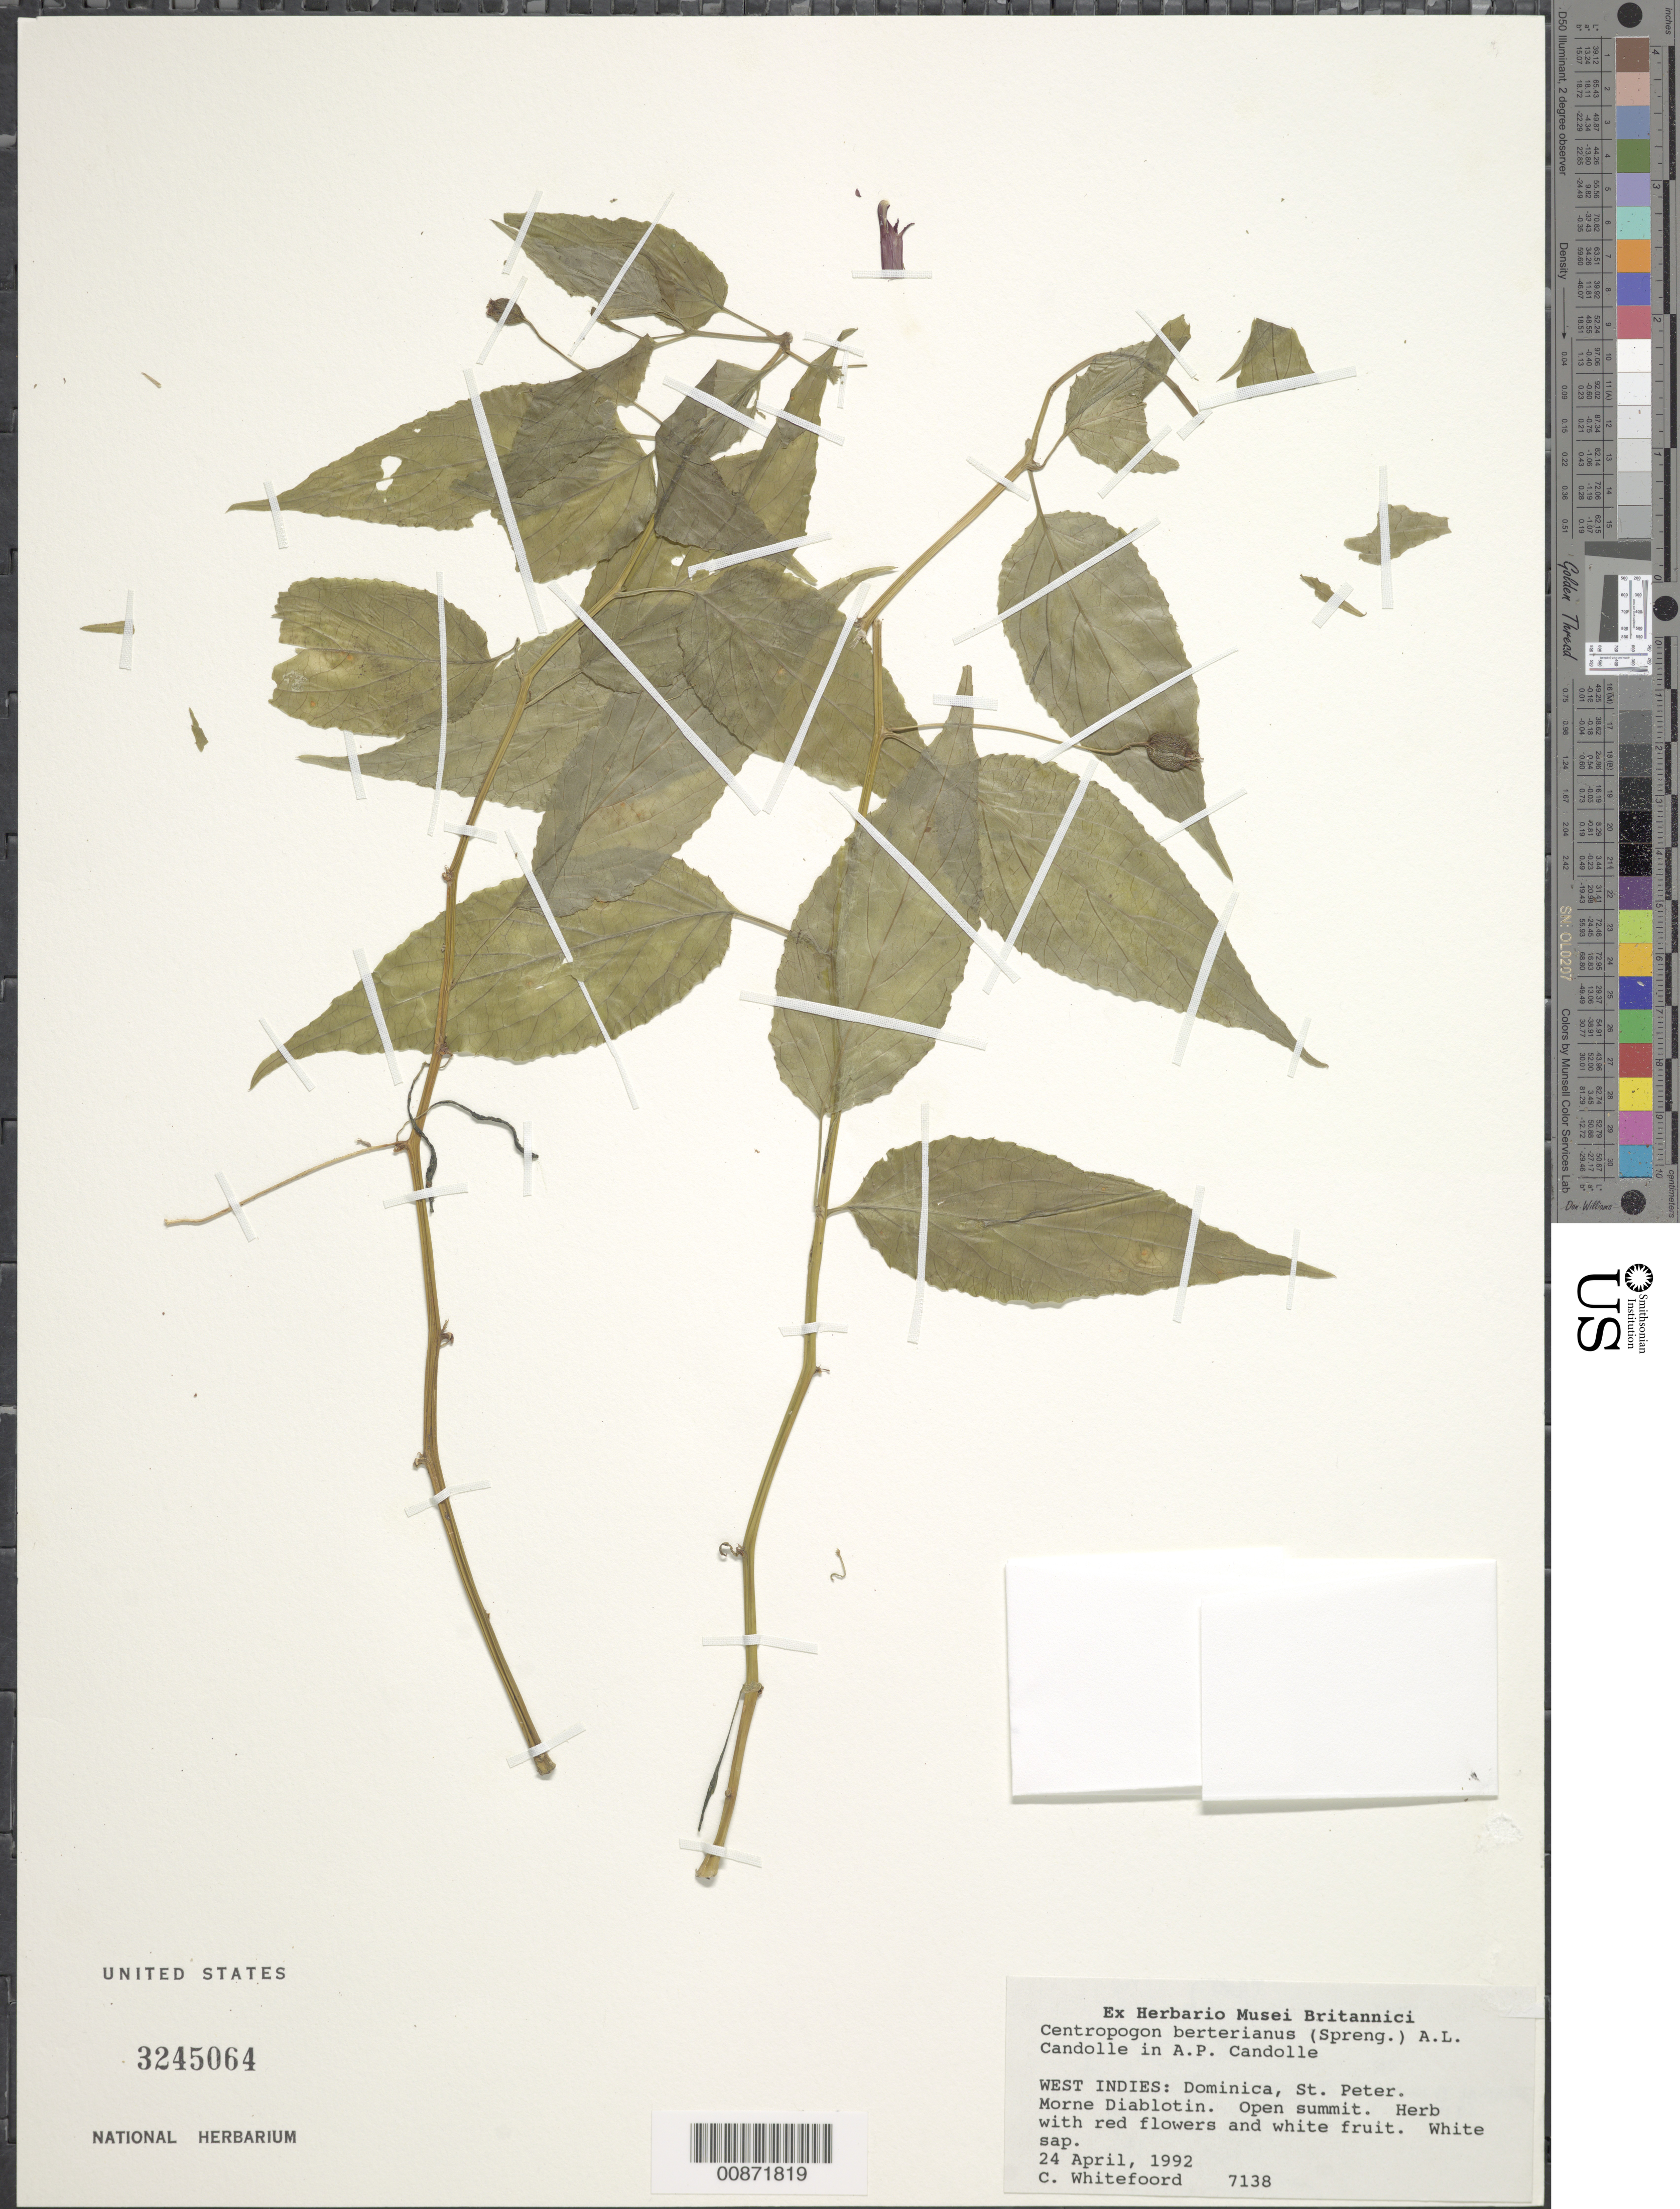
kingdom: Plantae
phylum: Tracheophyta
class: Magnoliopsida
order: Asterales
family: Campanulaceae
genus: Centropogon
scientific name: Centropogon berteroanus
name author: (Spreng.) DC.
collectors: C. Whitefoord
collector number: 7138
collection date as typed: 24 Apr 1992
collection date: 1992-04-24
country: Dominica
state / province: St. Peter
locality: Summit Morne Diablotin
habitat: Morne, open summit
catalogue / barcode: US 3245064